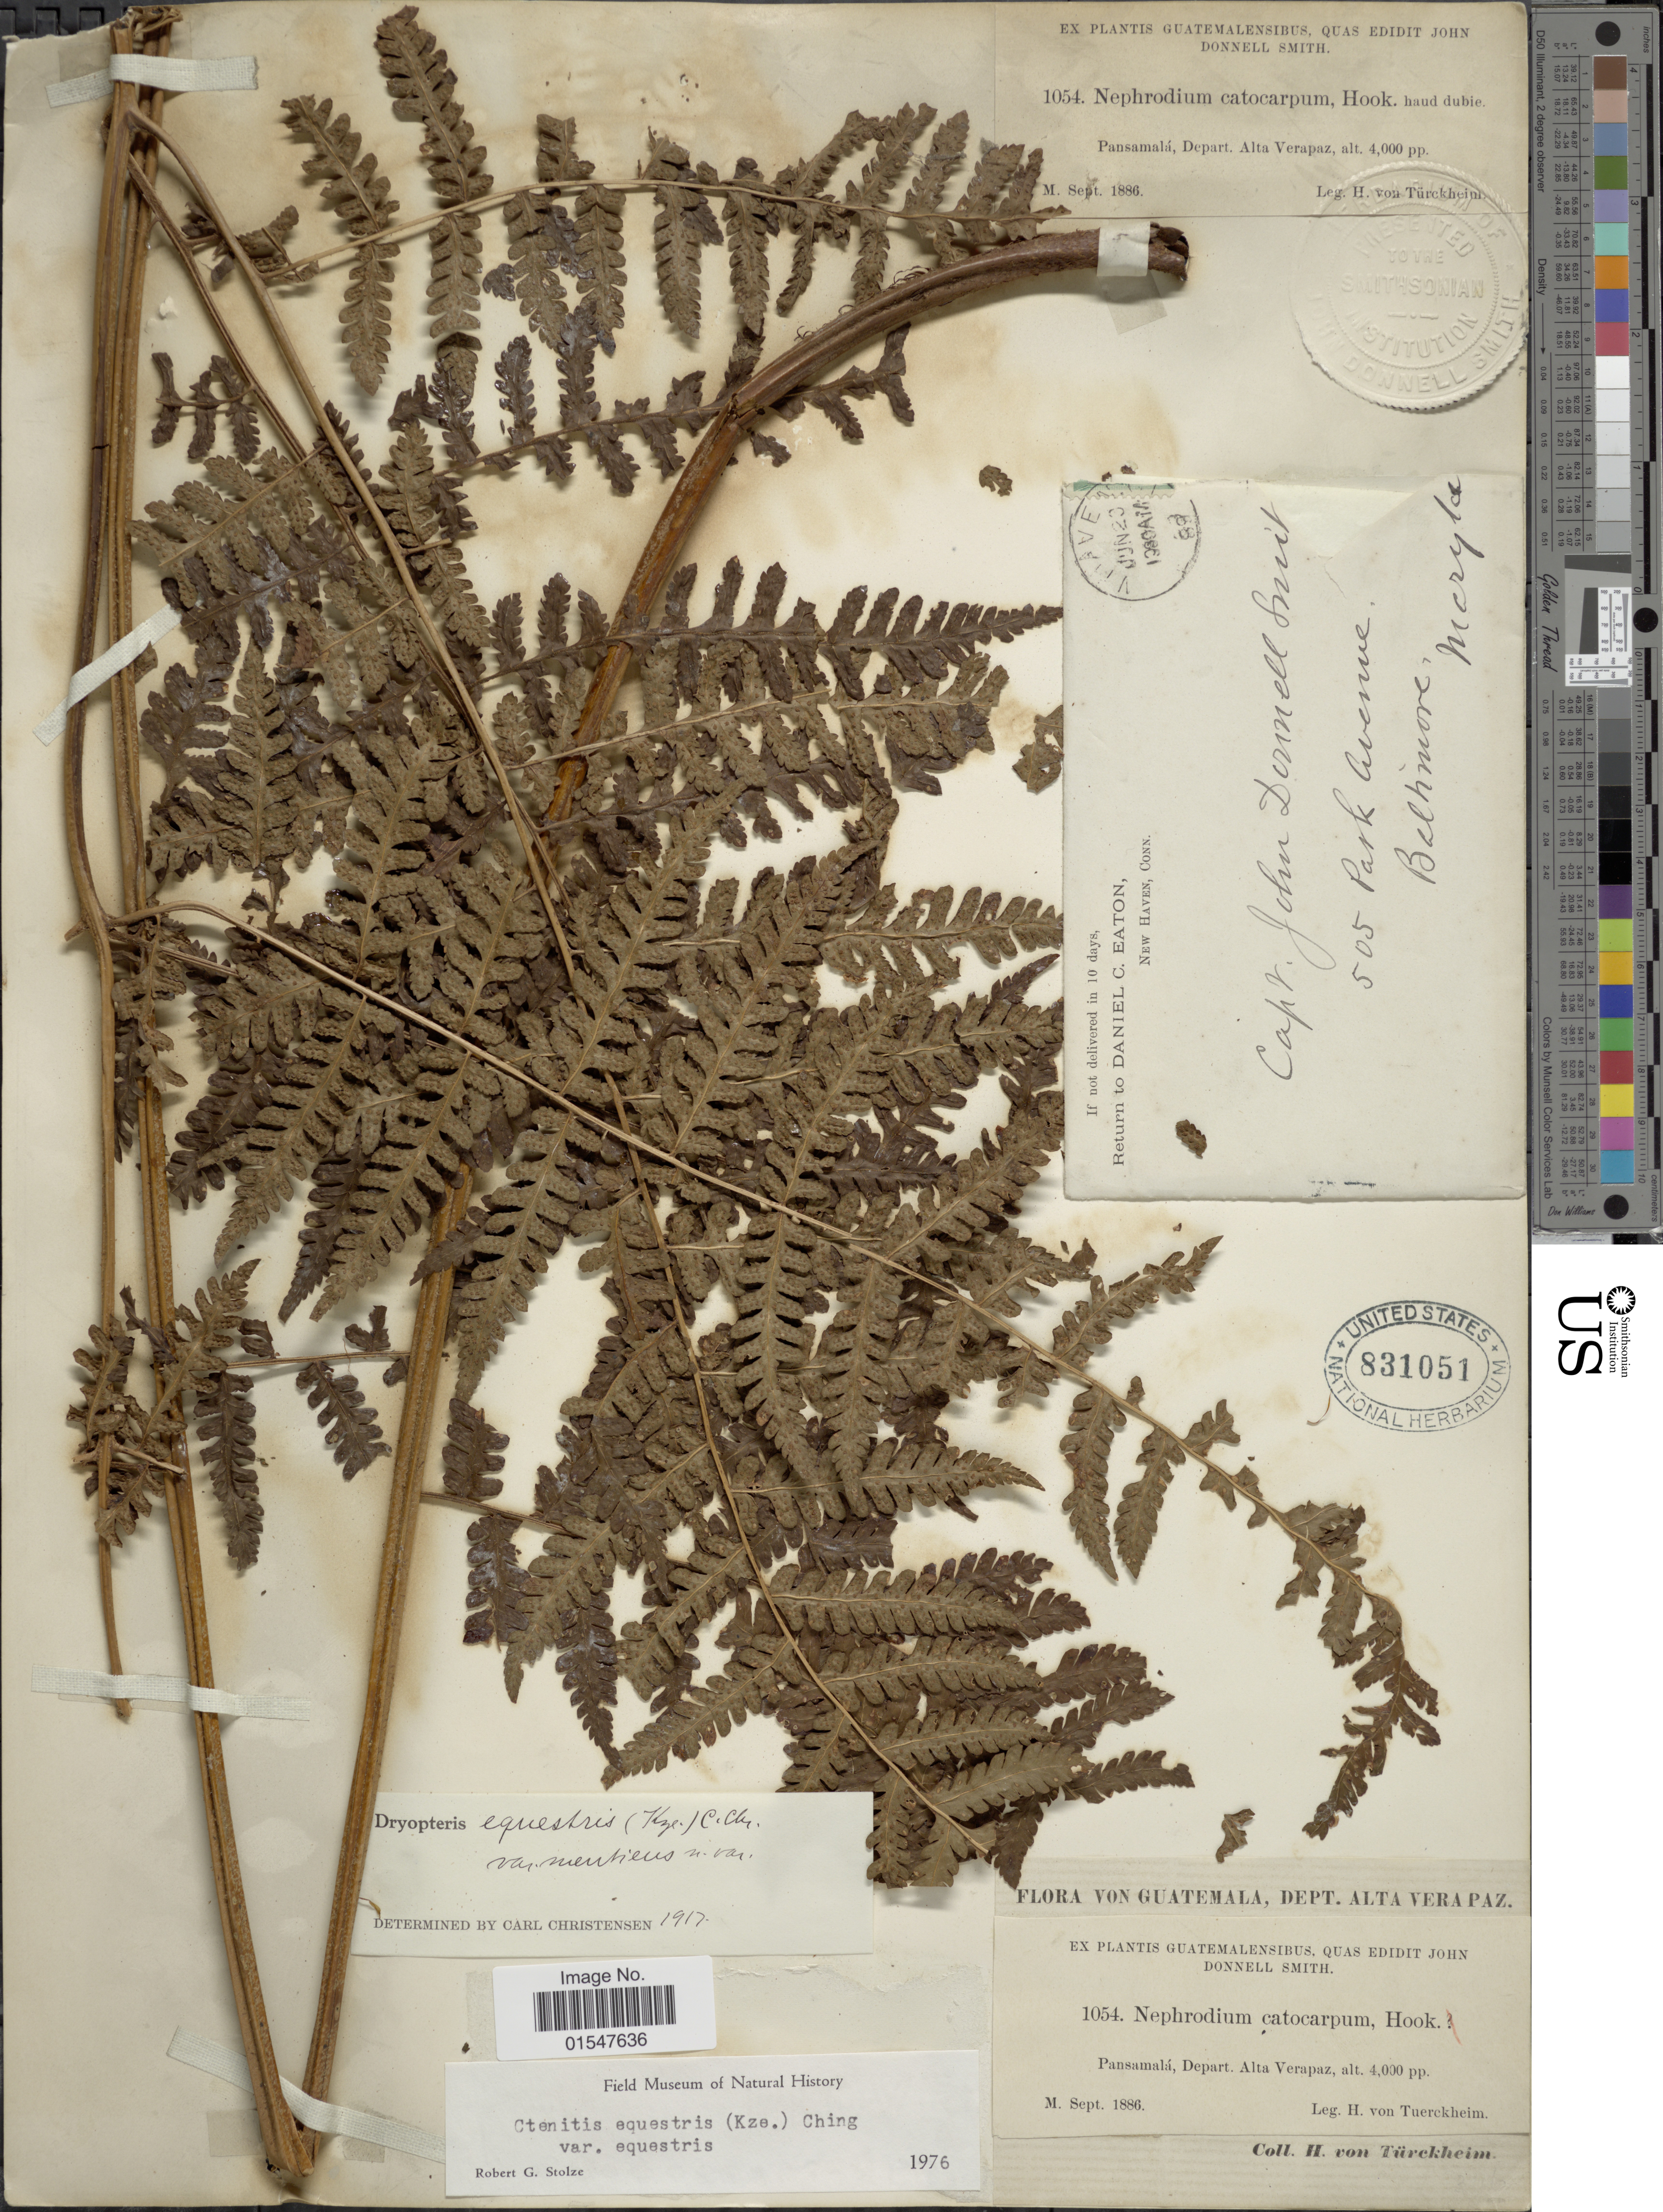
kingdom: Plantae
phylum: Tracheophyta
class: Polypodiopsida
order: Polypodiales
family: Dryopteridaceae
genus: Ctenitis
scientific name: Ctenitis equestris var. equestris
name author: (Kunze) Ching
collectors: H. von Türckheim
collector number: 1054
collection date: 1886-09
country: Guatemala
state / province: Alta Verapaz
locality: Guatemala, Dept. Alta Verapaz, Pansamala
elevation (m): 1219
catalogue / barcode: US 831051